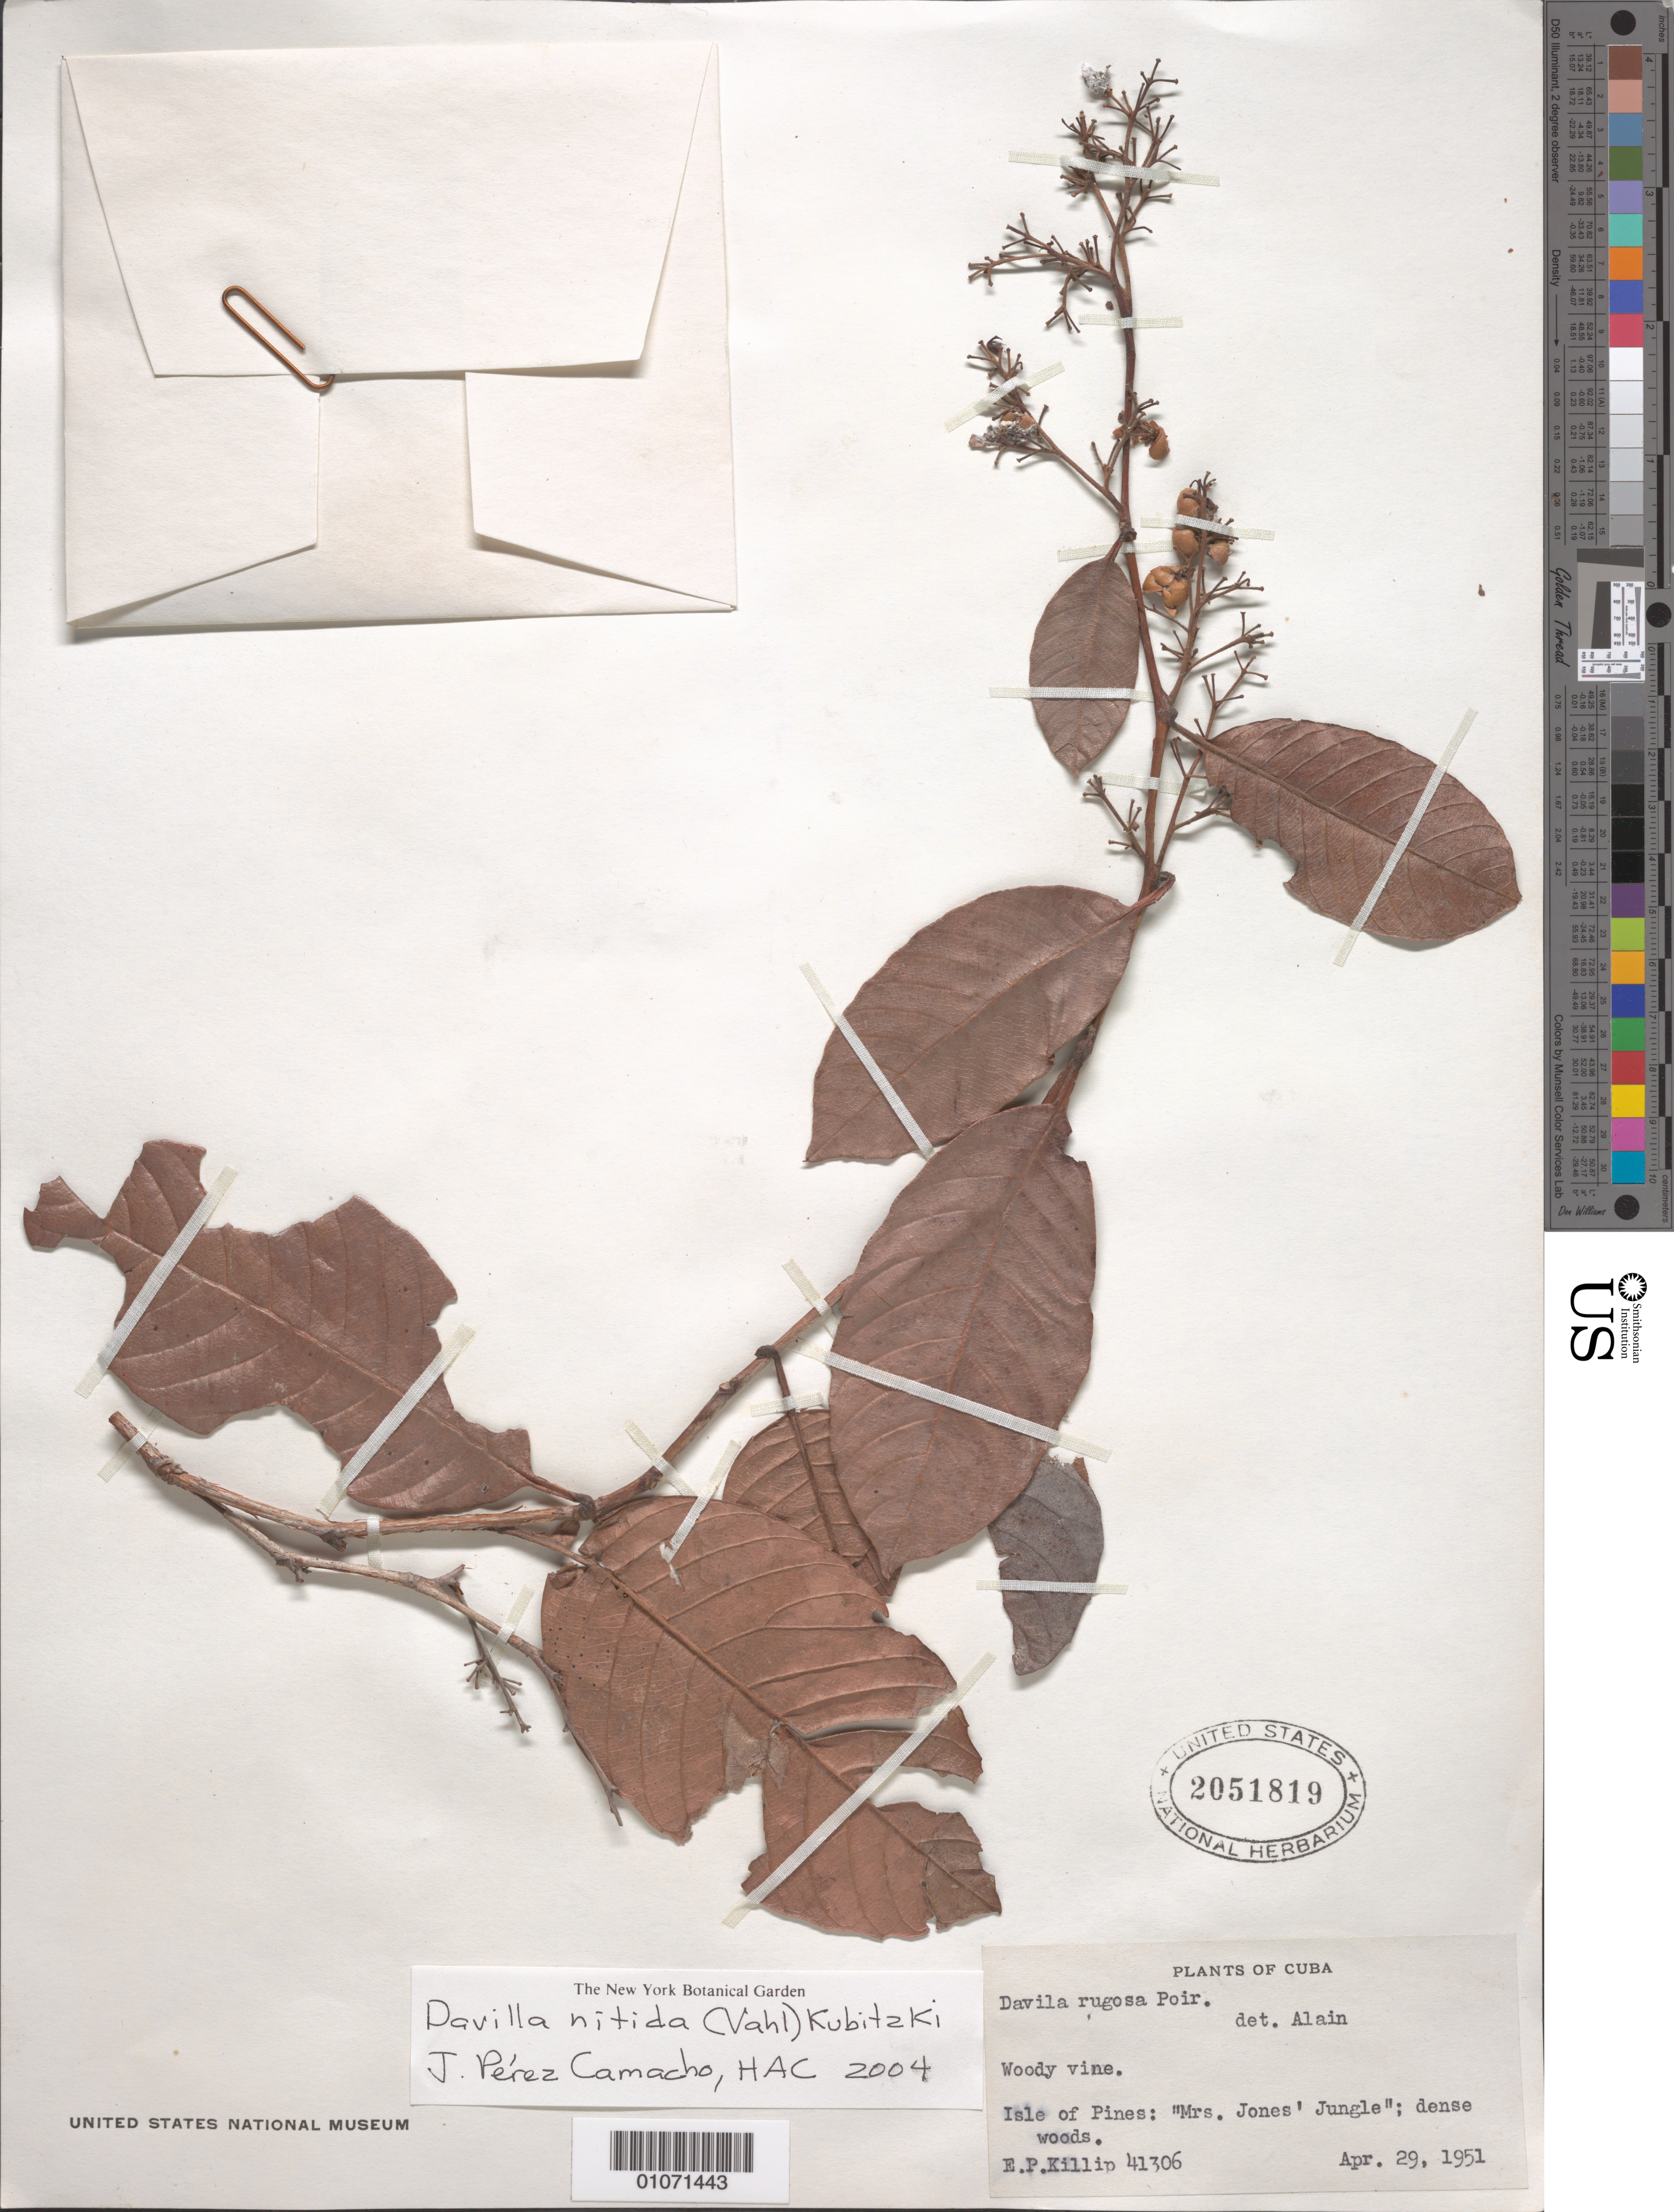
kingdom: Plantae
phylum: Tracheophyta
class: Magnoliopsida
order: Dilleniales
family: Dilleniaceae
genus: Davilla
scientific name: Davilla nitida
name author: (Vahl) Kubitzki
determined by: Peréz-Camacho, J.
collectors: E. P. Killip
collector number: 41306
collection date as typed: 29 Apr 1951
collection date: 1951-04-29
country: Cuba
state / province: Isla de la Juventud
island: Isla de la Juventud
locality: Mrs Jones' Jungle, Santa Fe, Isle of Pines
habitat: Dense woods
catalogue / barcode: US 2051819